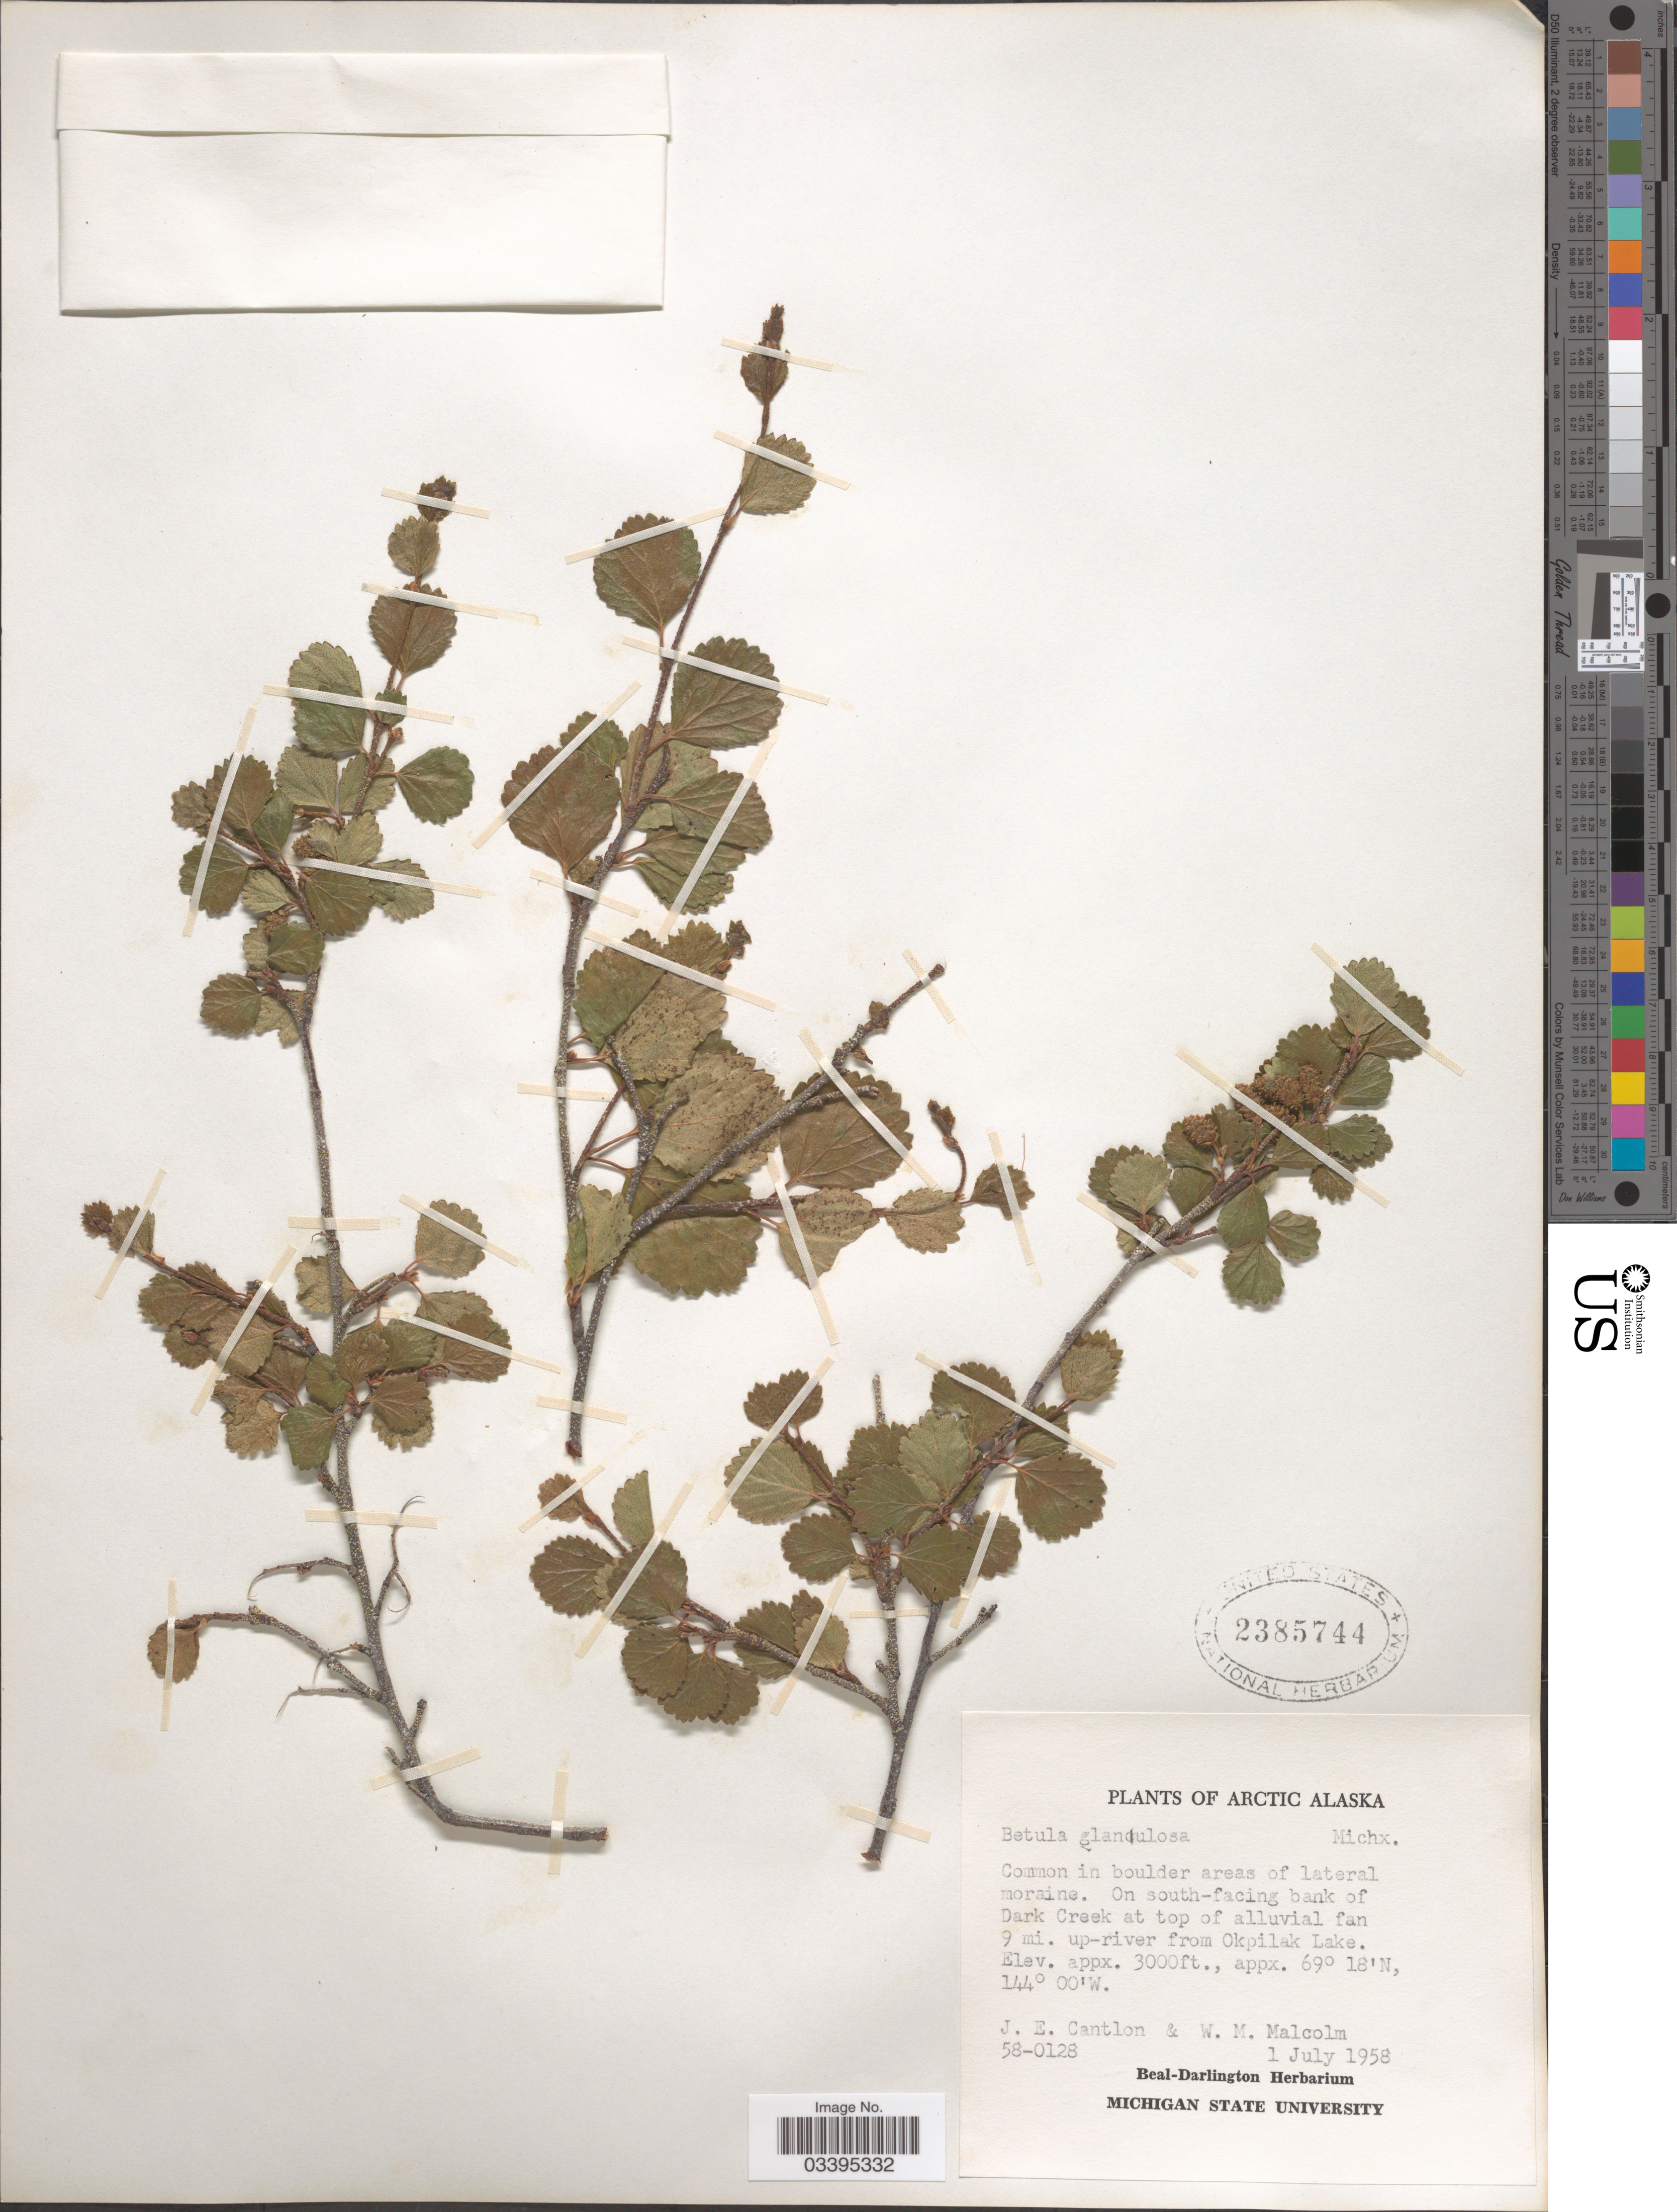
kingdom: Plantae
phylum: Tracheophyta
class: Magnoliopsida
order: Fagales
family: Betulaceae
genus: Betula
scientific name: Betula glandulosa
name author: Michx.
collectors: J. Cantlon & W. Malcolm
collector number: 58-0128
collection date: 1958-07-01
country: United States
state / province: Alaska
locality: Arctic Alaska. On south-facing bank of Dark Creek at top of alluvial fan 9 mi. up-river from Okpilak Lake.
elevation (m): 914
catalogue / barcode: US 2385744